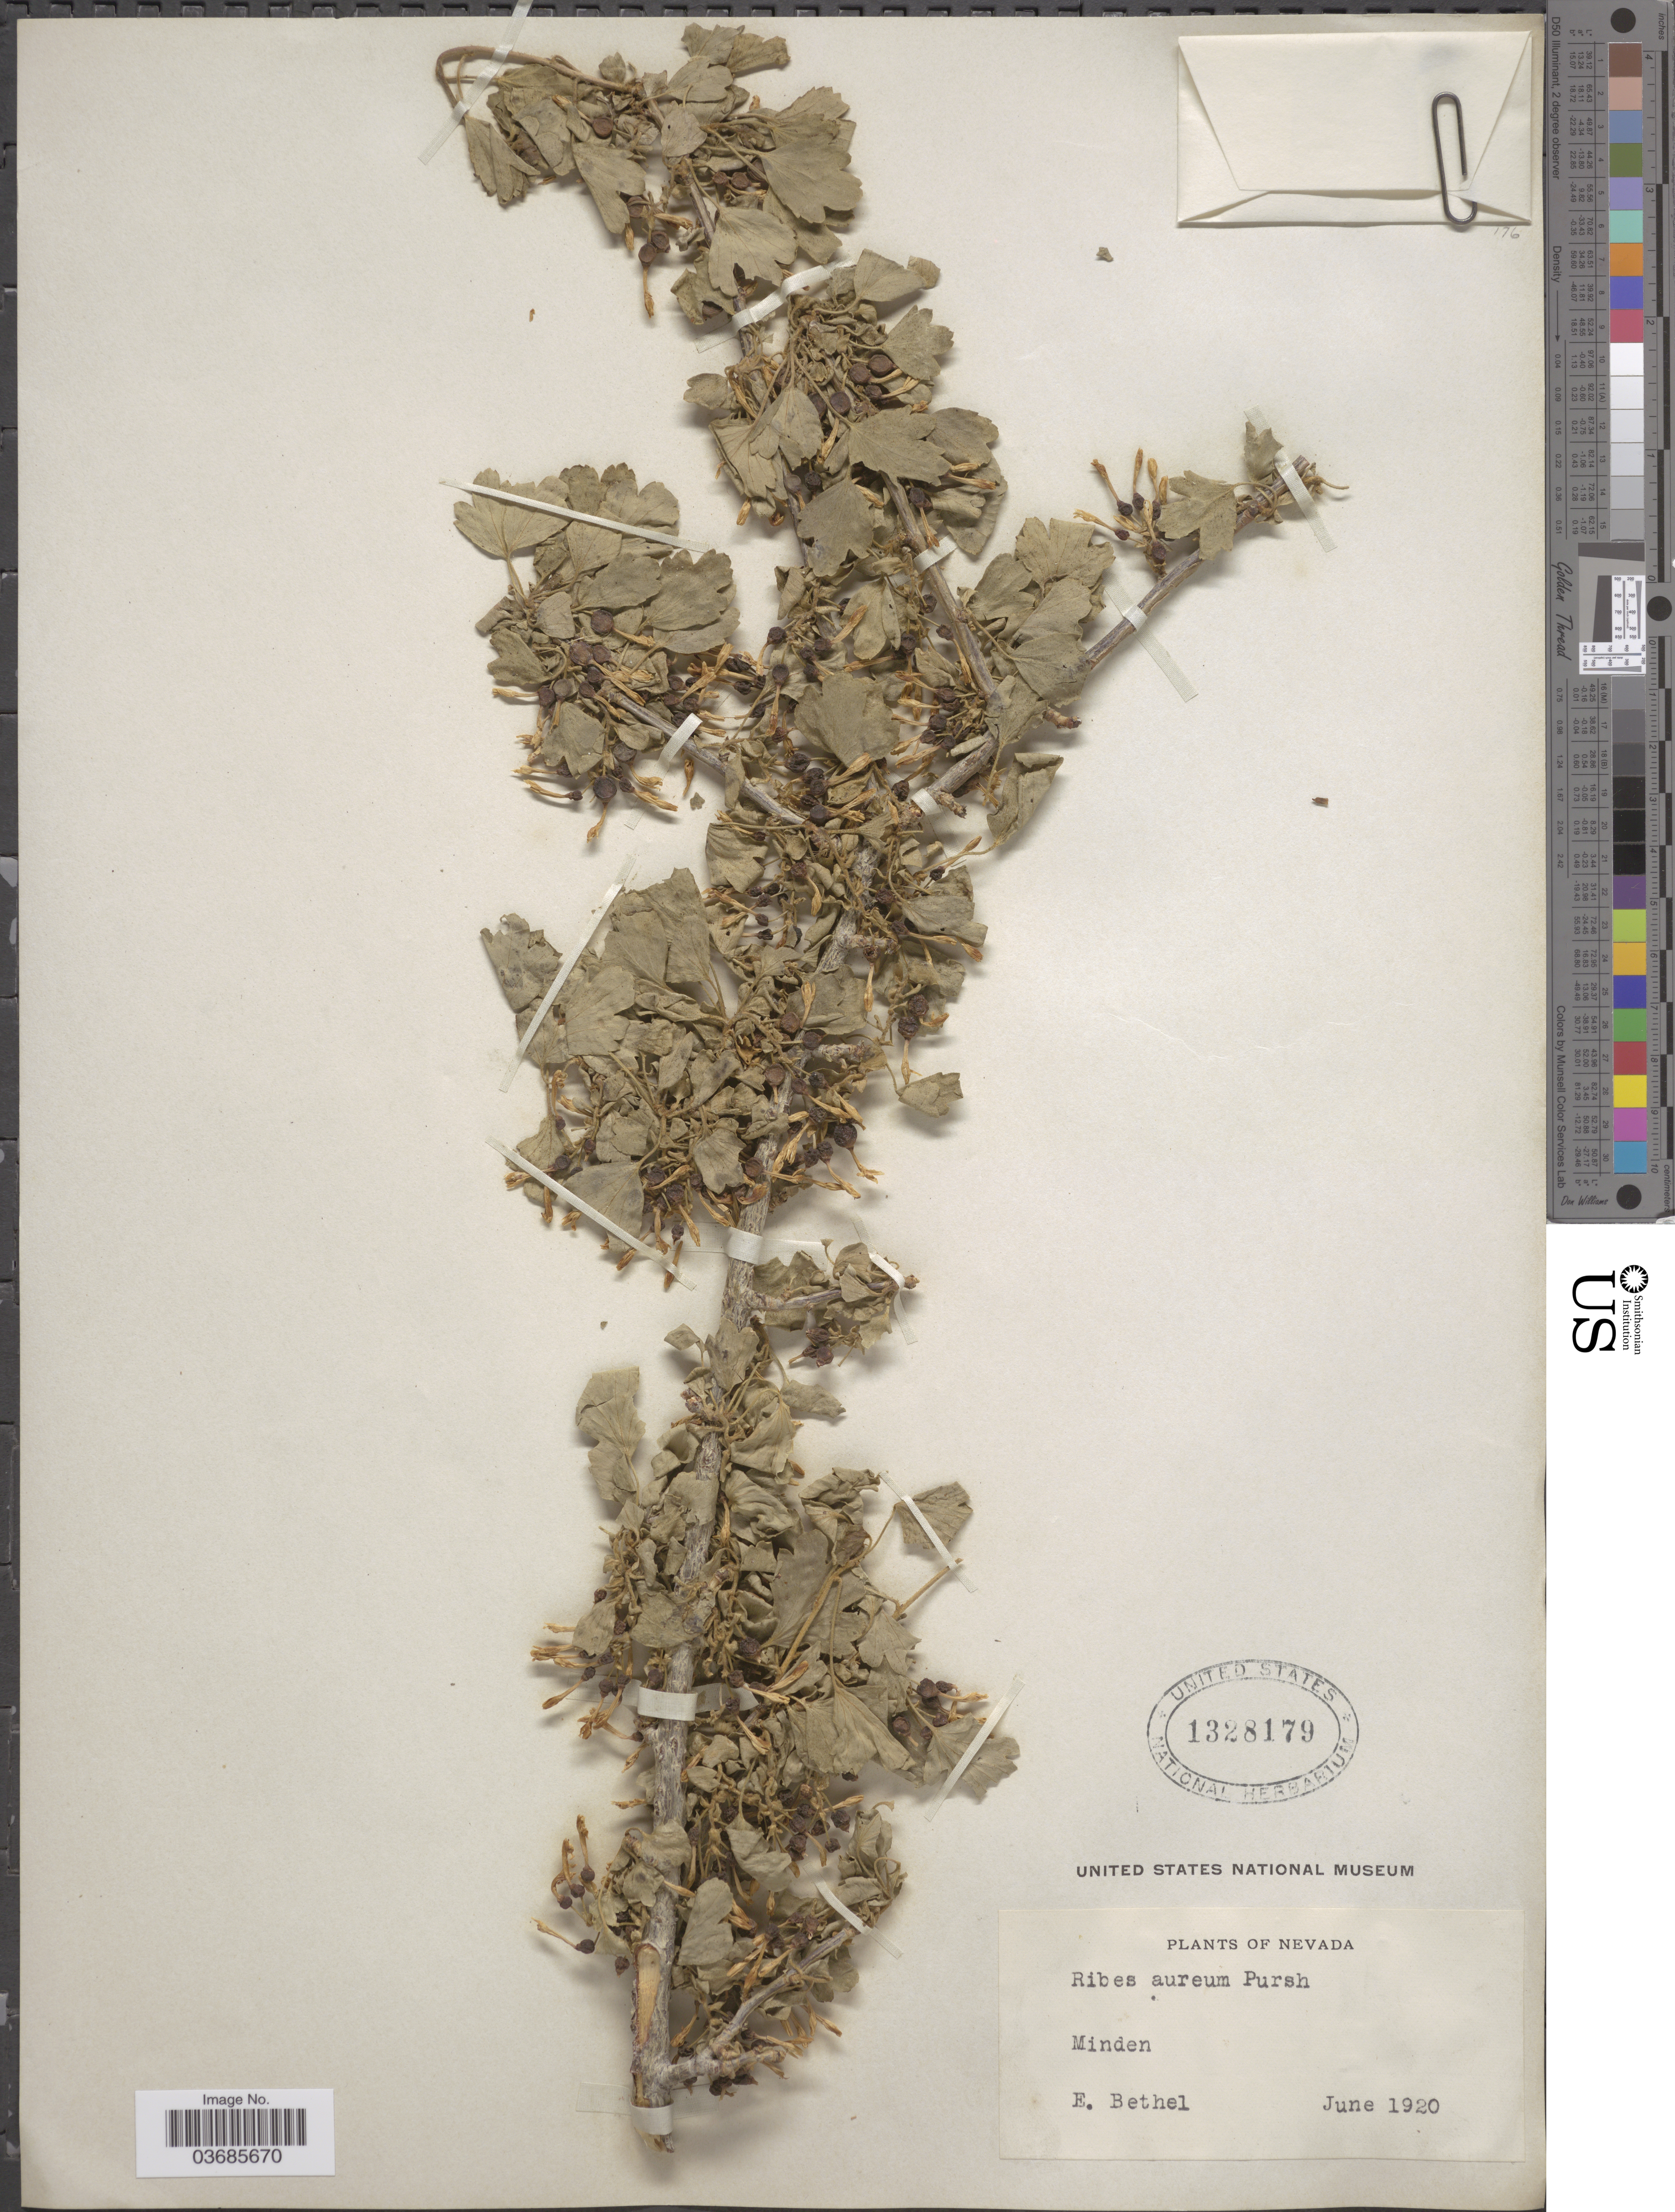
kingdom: Plantae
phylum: Tracheophyta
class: Magnoliopsida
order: Saxifragales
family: Grossulariaceae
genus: Ribes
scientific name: Ribes aureum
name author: Pursh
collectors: E. Bethel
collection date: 1920-06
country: United States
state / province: Nevada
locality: Minden.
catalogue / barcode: US 1328179